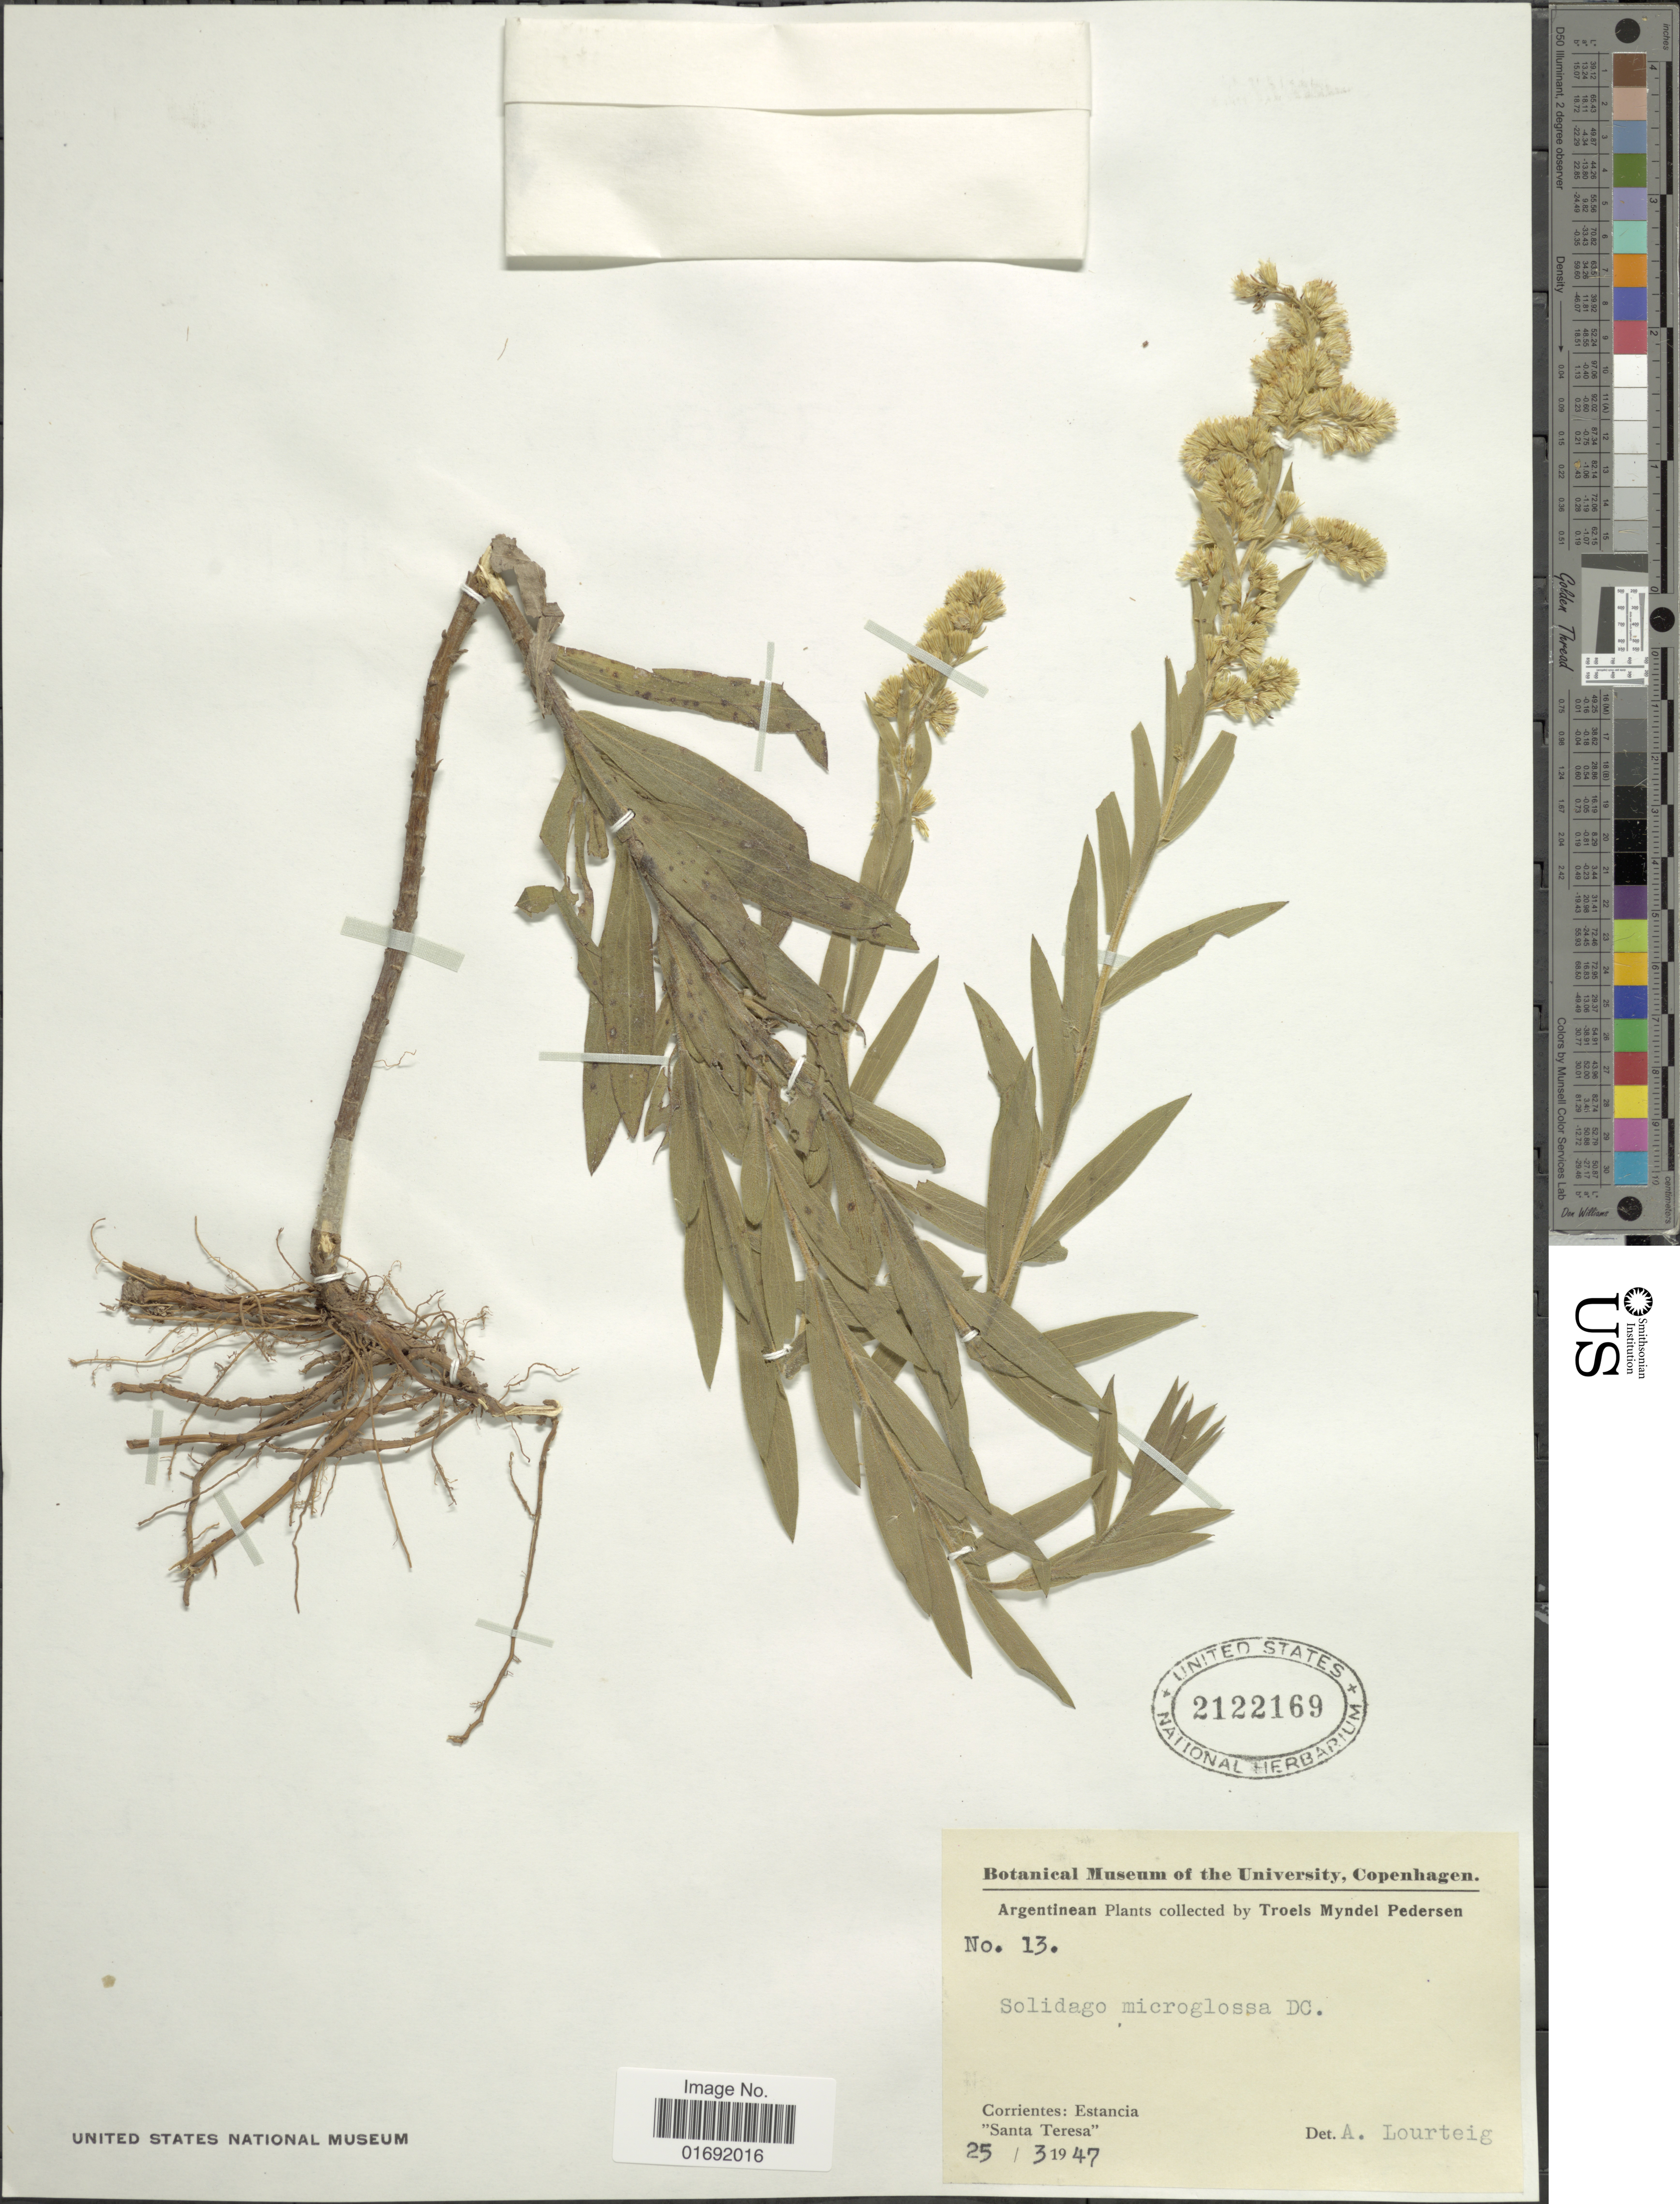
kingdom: Plantae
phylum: Tracheophyta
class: Magnoliopsida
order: Asterales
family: Asteraceae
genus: Solidago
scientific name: Solidago chilensis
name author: Meyen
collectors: T. Pederson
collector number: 13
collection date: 1947-03-25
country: Argentina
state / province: Corrientes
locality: Estancia Santa Teresa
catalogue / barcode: US 2122169